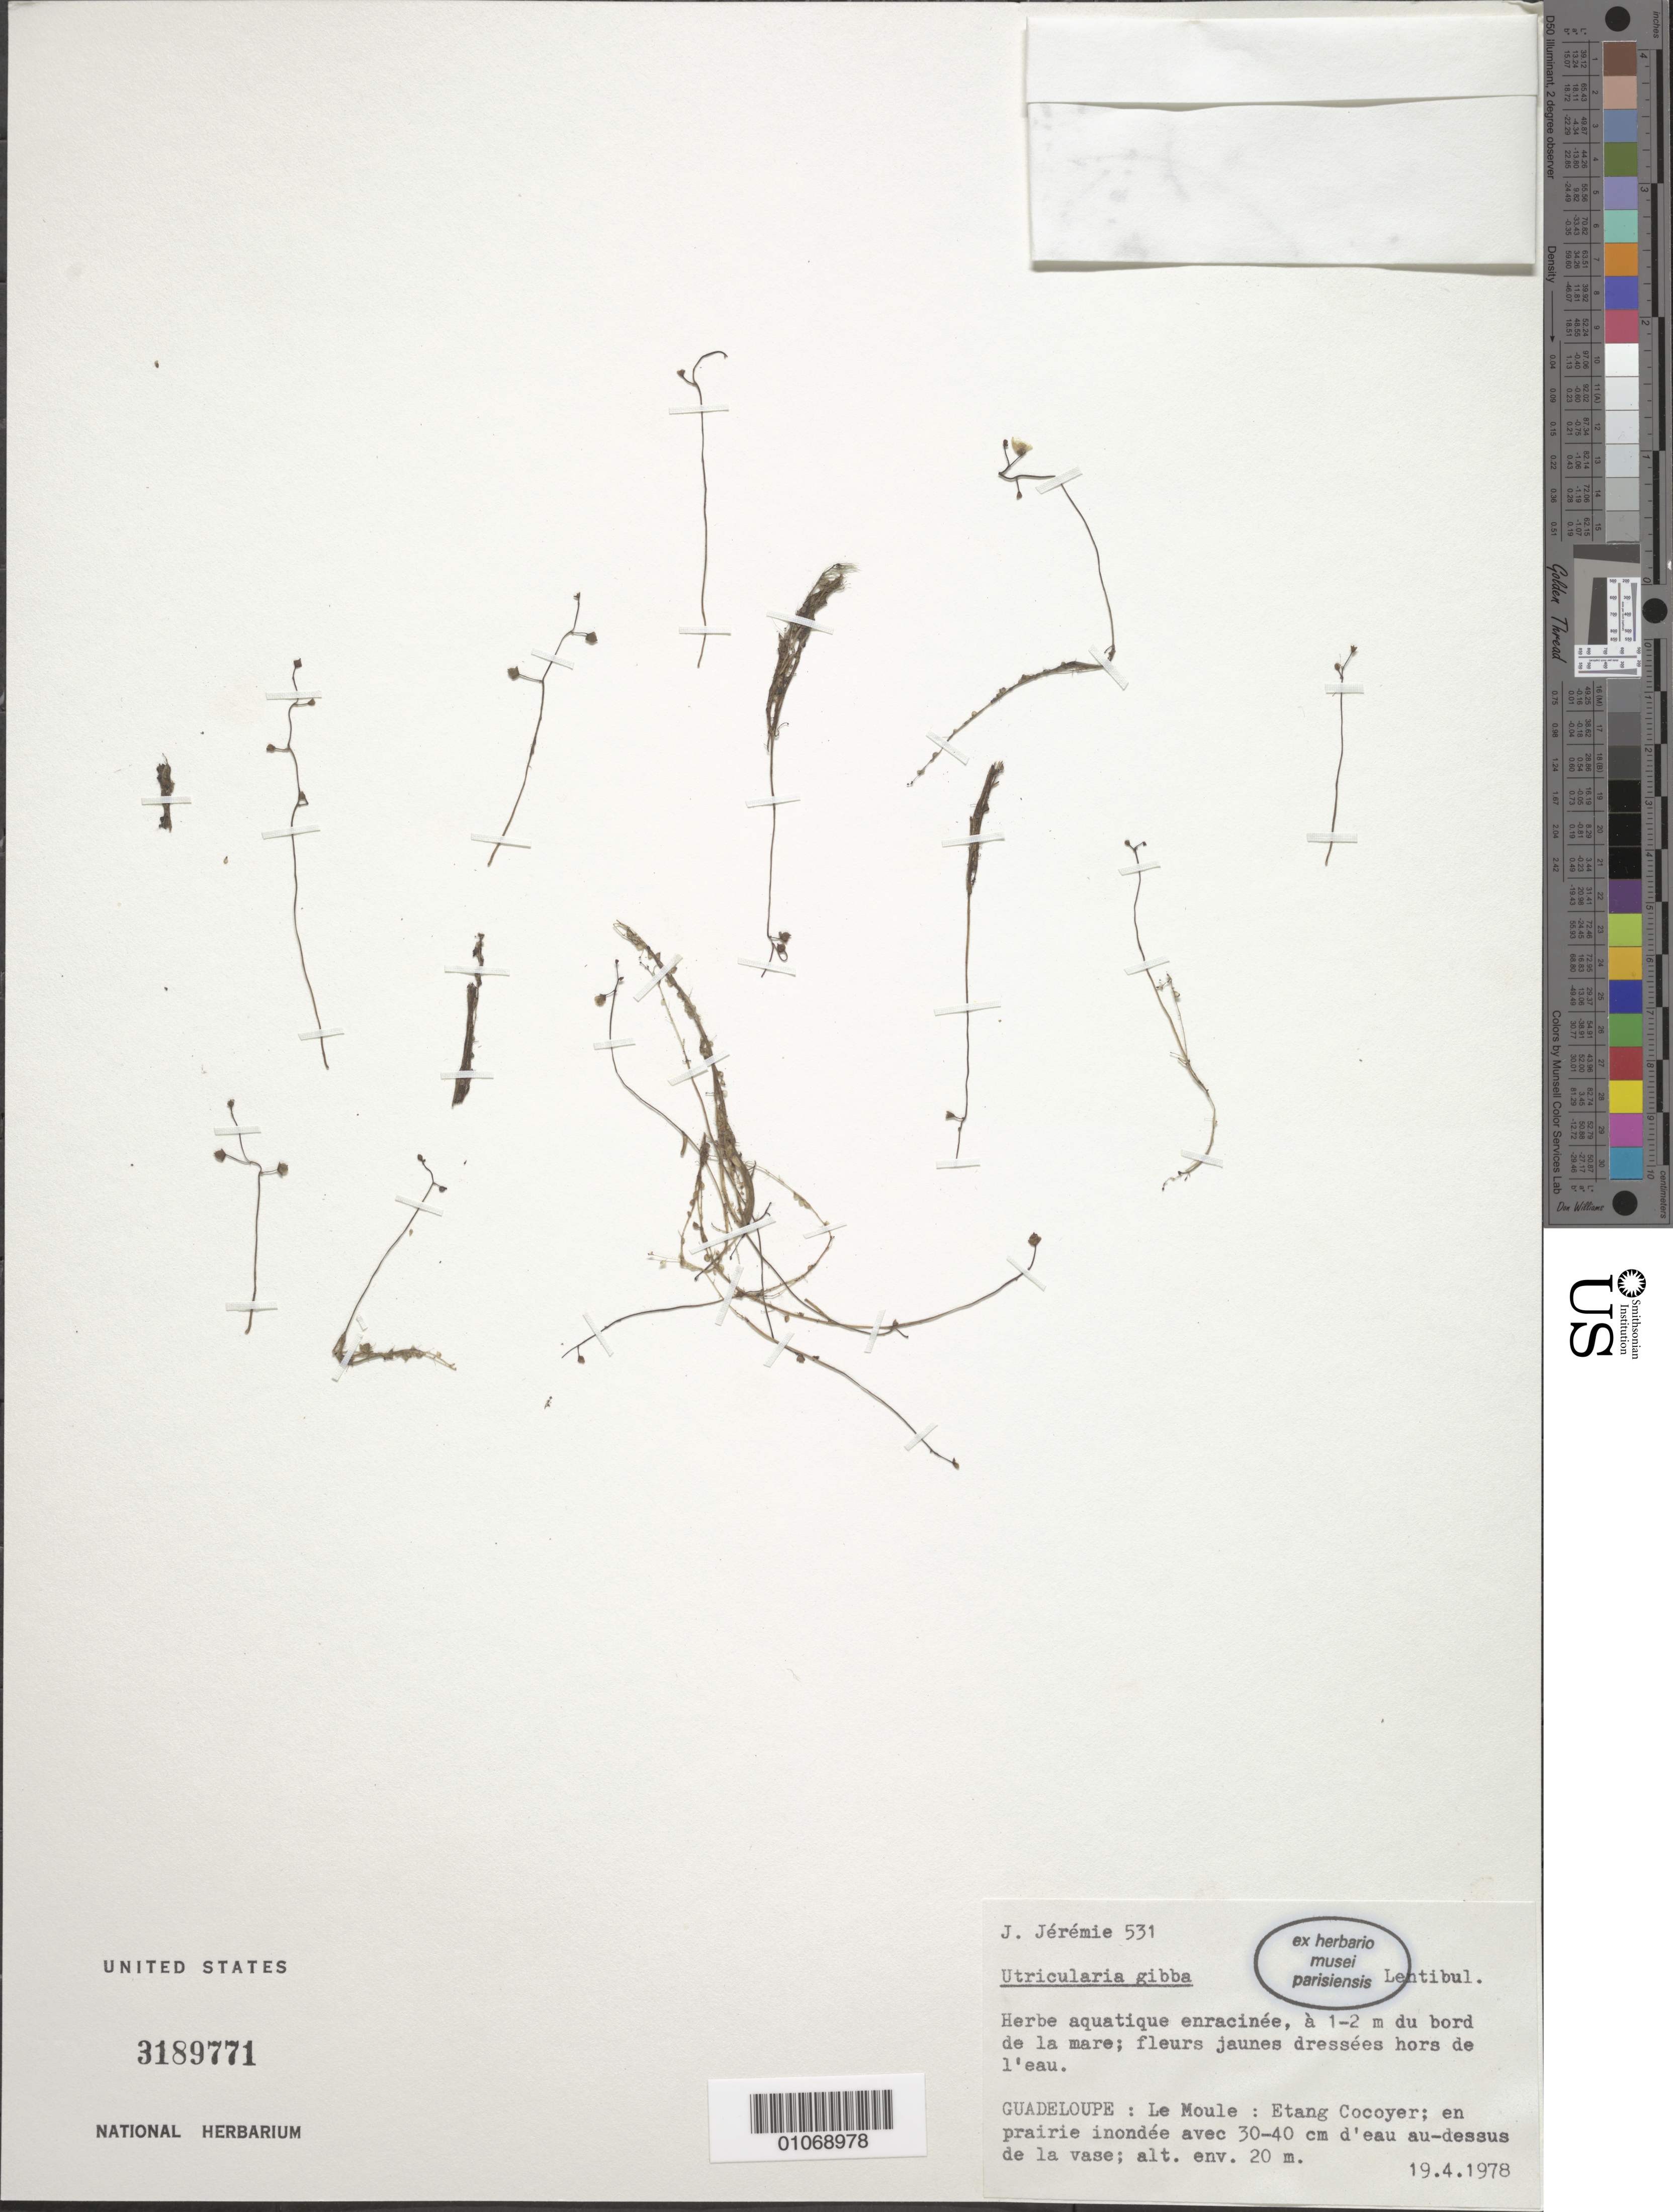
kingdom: Plantae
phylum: Tracheophyta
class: Magnoliopsida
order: Lamiales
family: Lentibulariaceae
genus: Utricularia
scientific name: Utricularia gibba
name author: L.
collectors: J. Jérémie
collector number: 531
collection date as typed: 19 Apr 1978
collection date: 1978-04-19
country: Guadeloupe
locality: Le Moule: Etang Cocoyer. In the prairie 30-40 cm above the silt.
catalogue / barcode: US 3189771